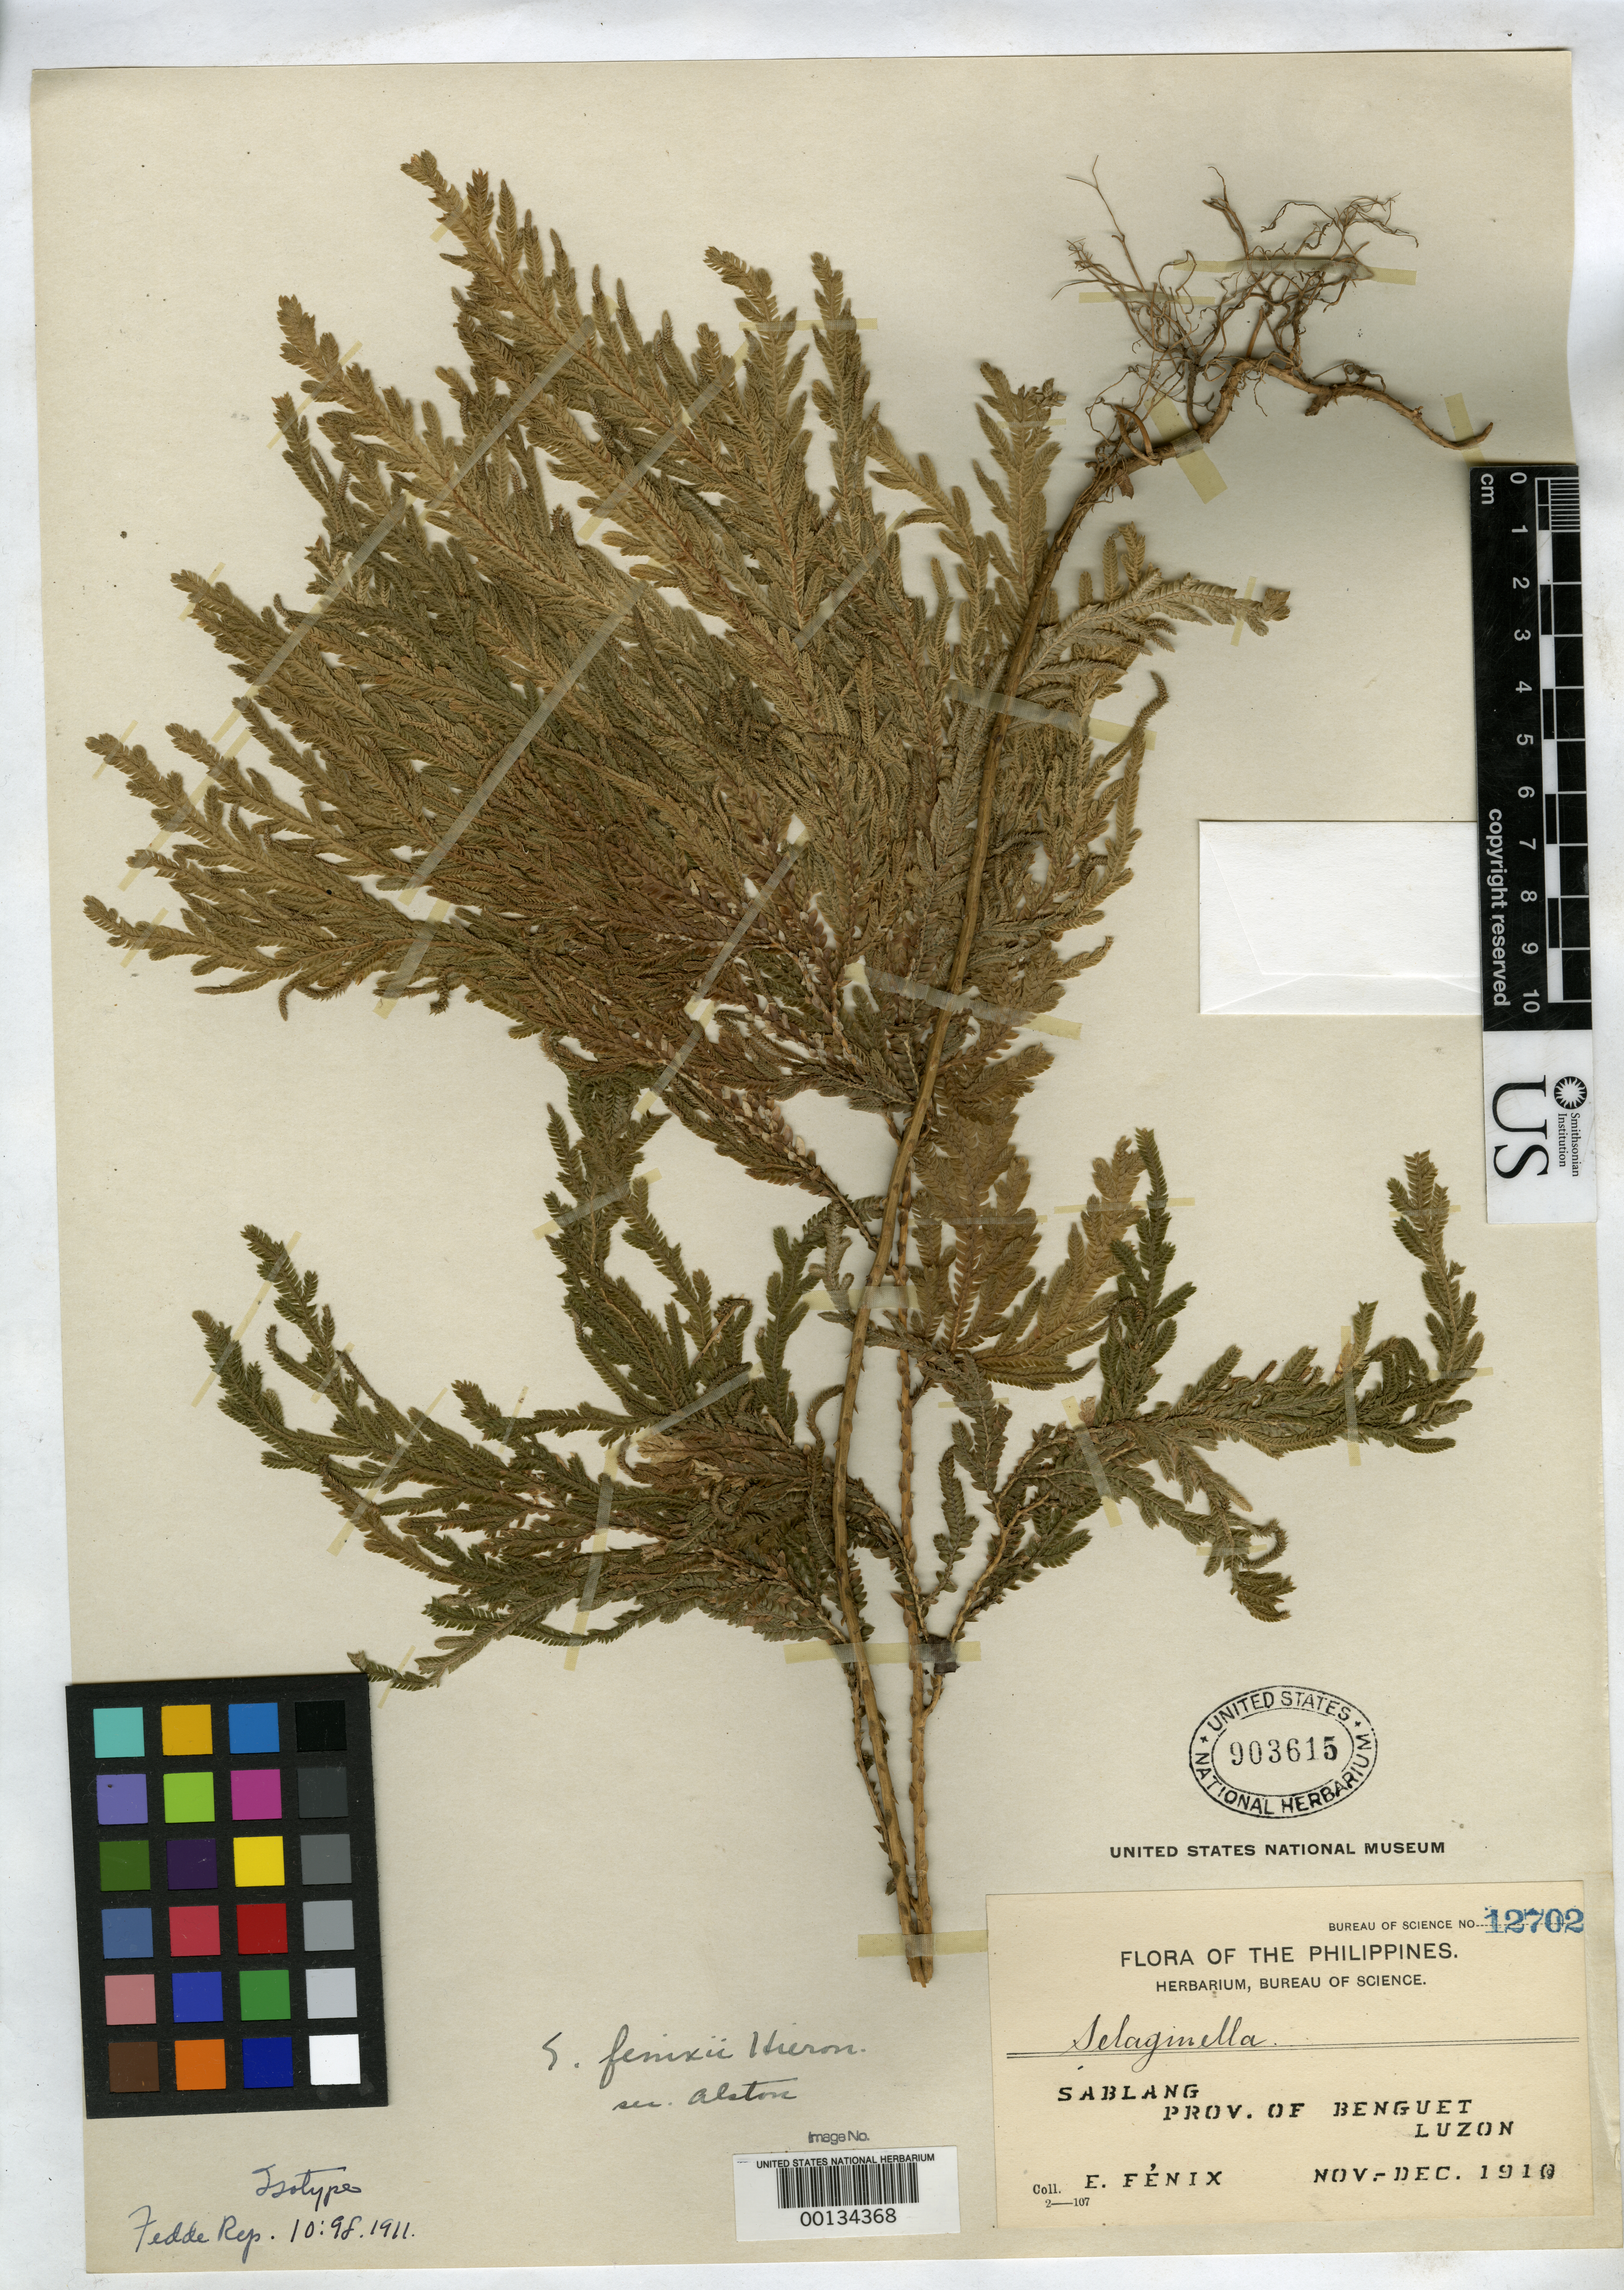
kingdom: Plantae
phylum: Tracheophyta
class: Lycopodiopsida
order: Selaginellales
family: Selaginellaceae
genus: Selaginella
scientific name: Selaginella fenixii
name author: Hieron.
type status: Isotype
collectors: E. Fenix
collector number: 12702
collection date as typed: Dec 1910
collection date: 1910-12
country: Philippines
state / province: Cordillera (Administrative Region)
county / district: Benguet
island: Luzon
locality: Sablan.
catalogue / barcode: US 903615